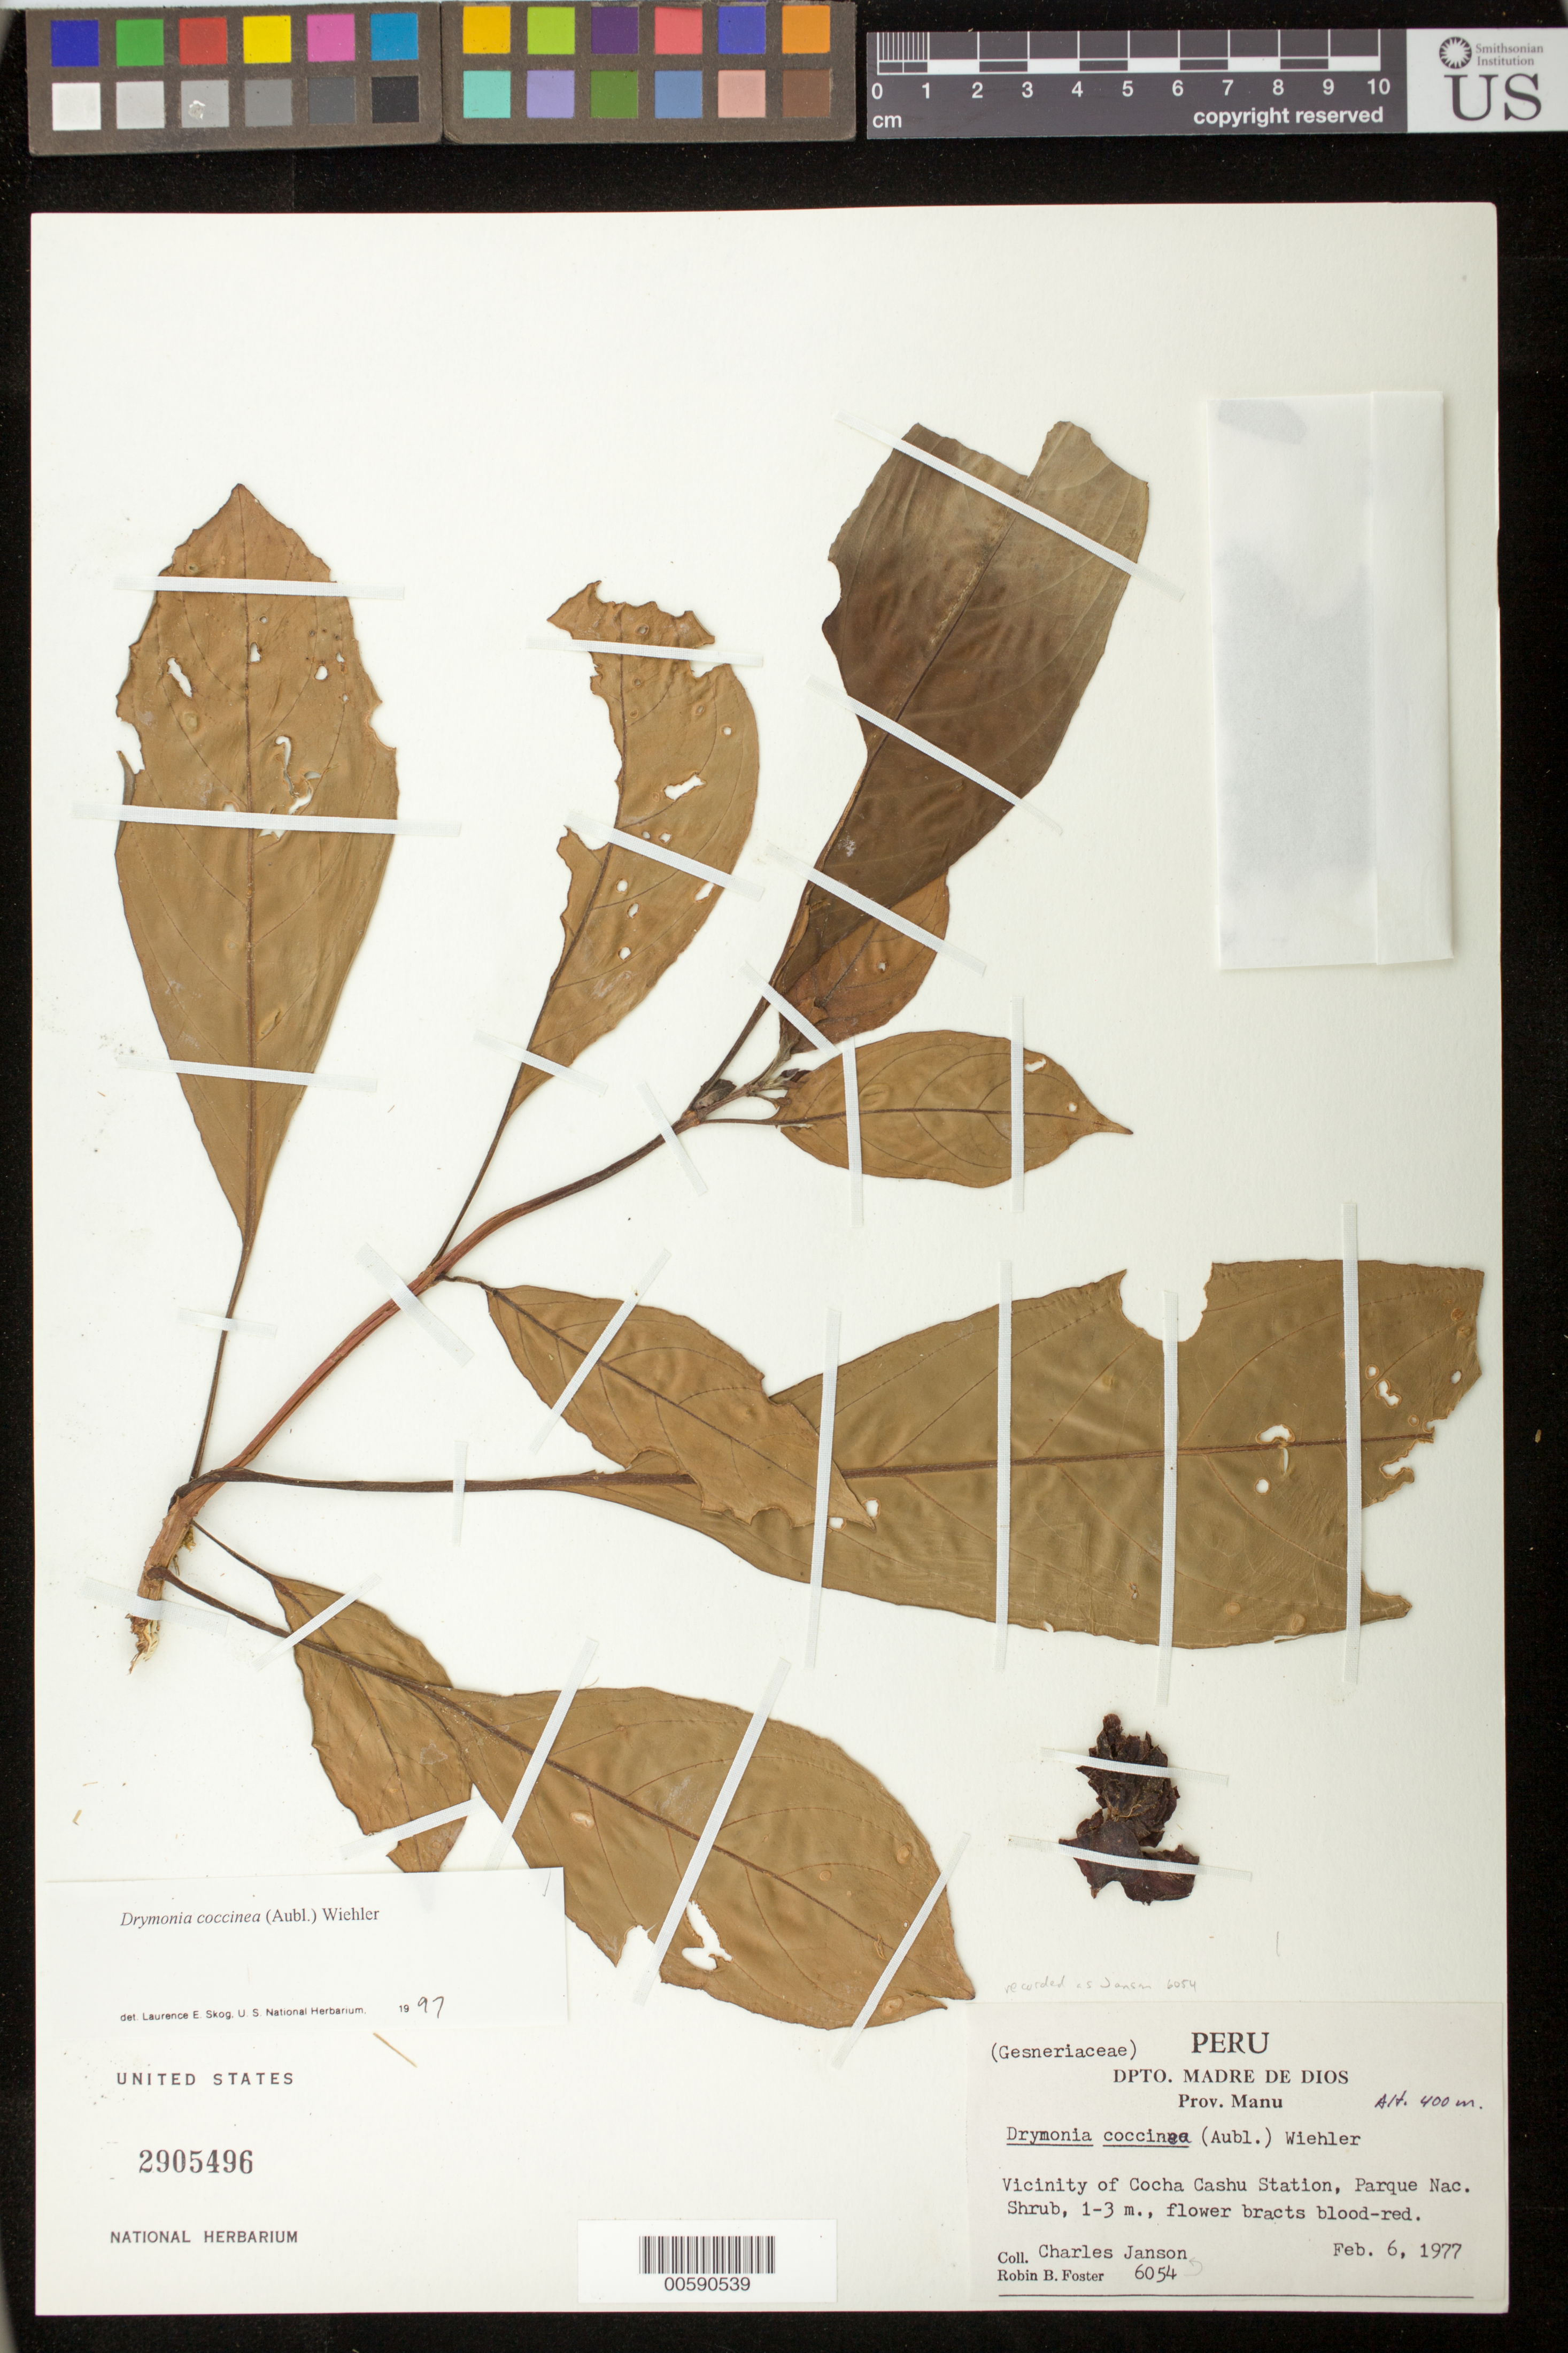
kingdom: Plantae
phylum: Tracheophyta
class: Magnoliopsida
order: Lamiales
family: Gesneriaceae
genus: Drymonia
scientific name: Drymonia coccinea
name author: (Aubl.) Wiehler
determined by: Skog, Laurence E.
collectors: C. Janson & R. B. Foster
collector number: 6054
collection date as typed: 06 Feb 1977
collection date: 1977-02-06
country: Peru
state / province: Madre de Dios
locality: Prov. Manu; Vicinity of Cocha Cashu Station, Parque Nac.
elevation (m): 400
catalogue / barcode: US 2905496